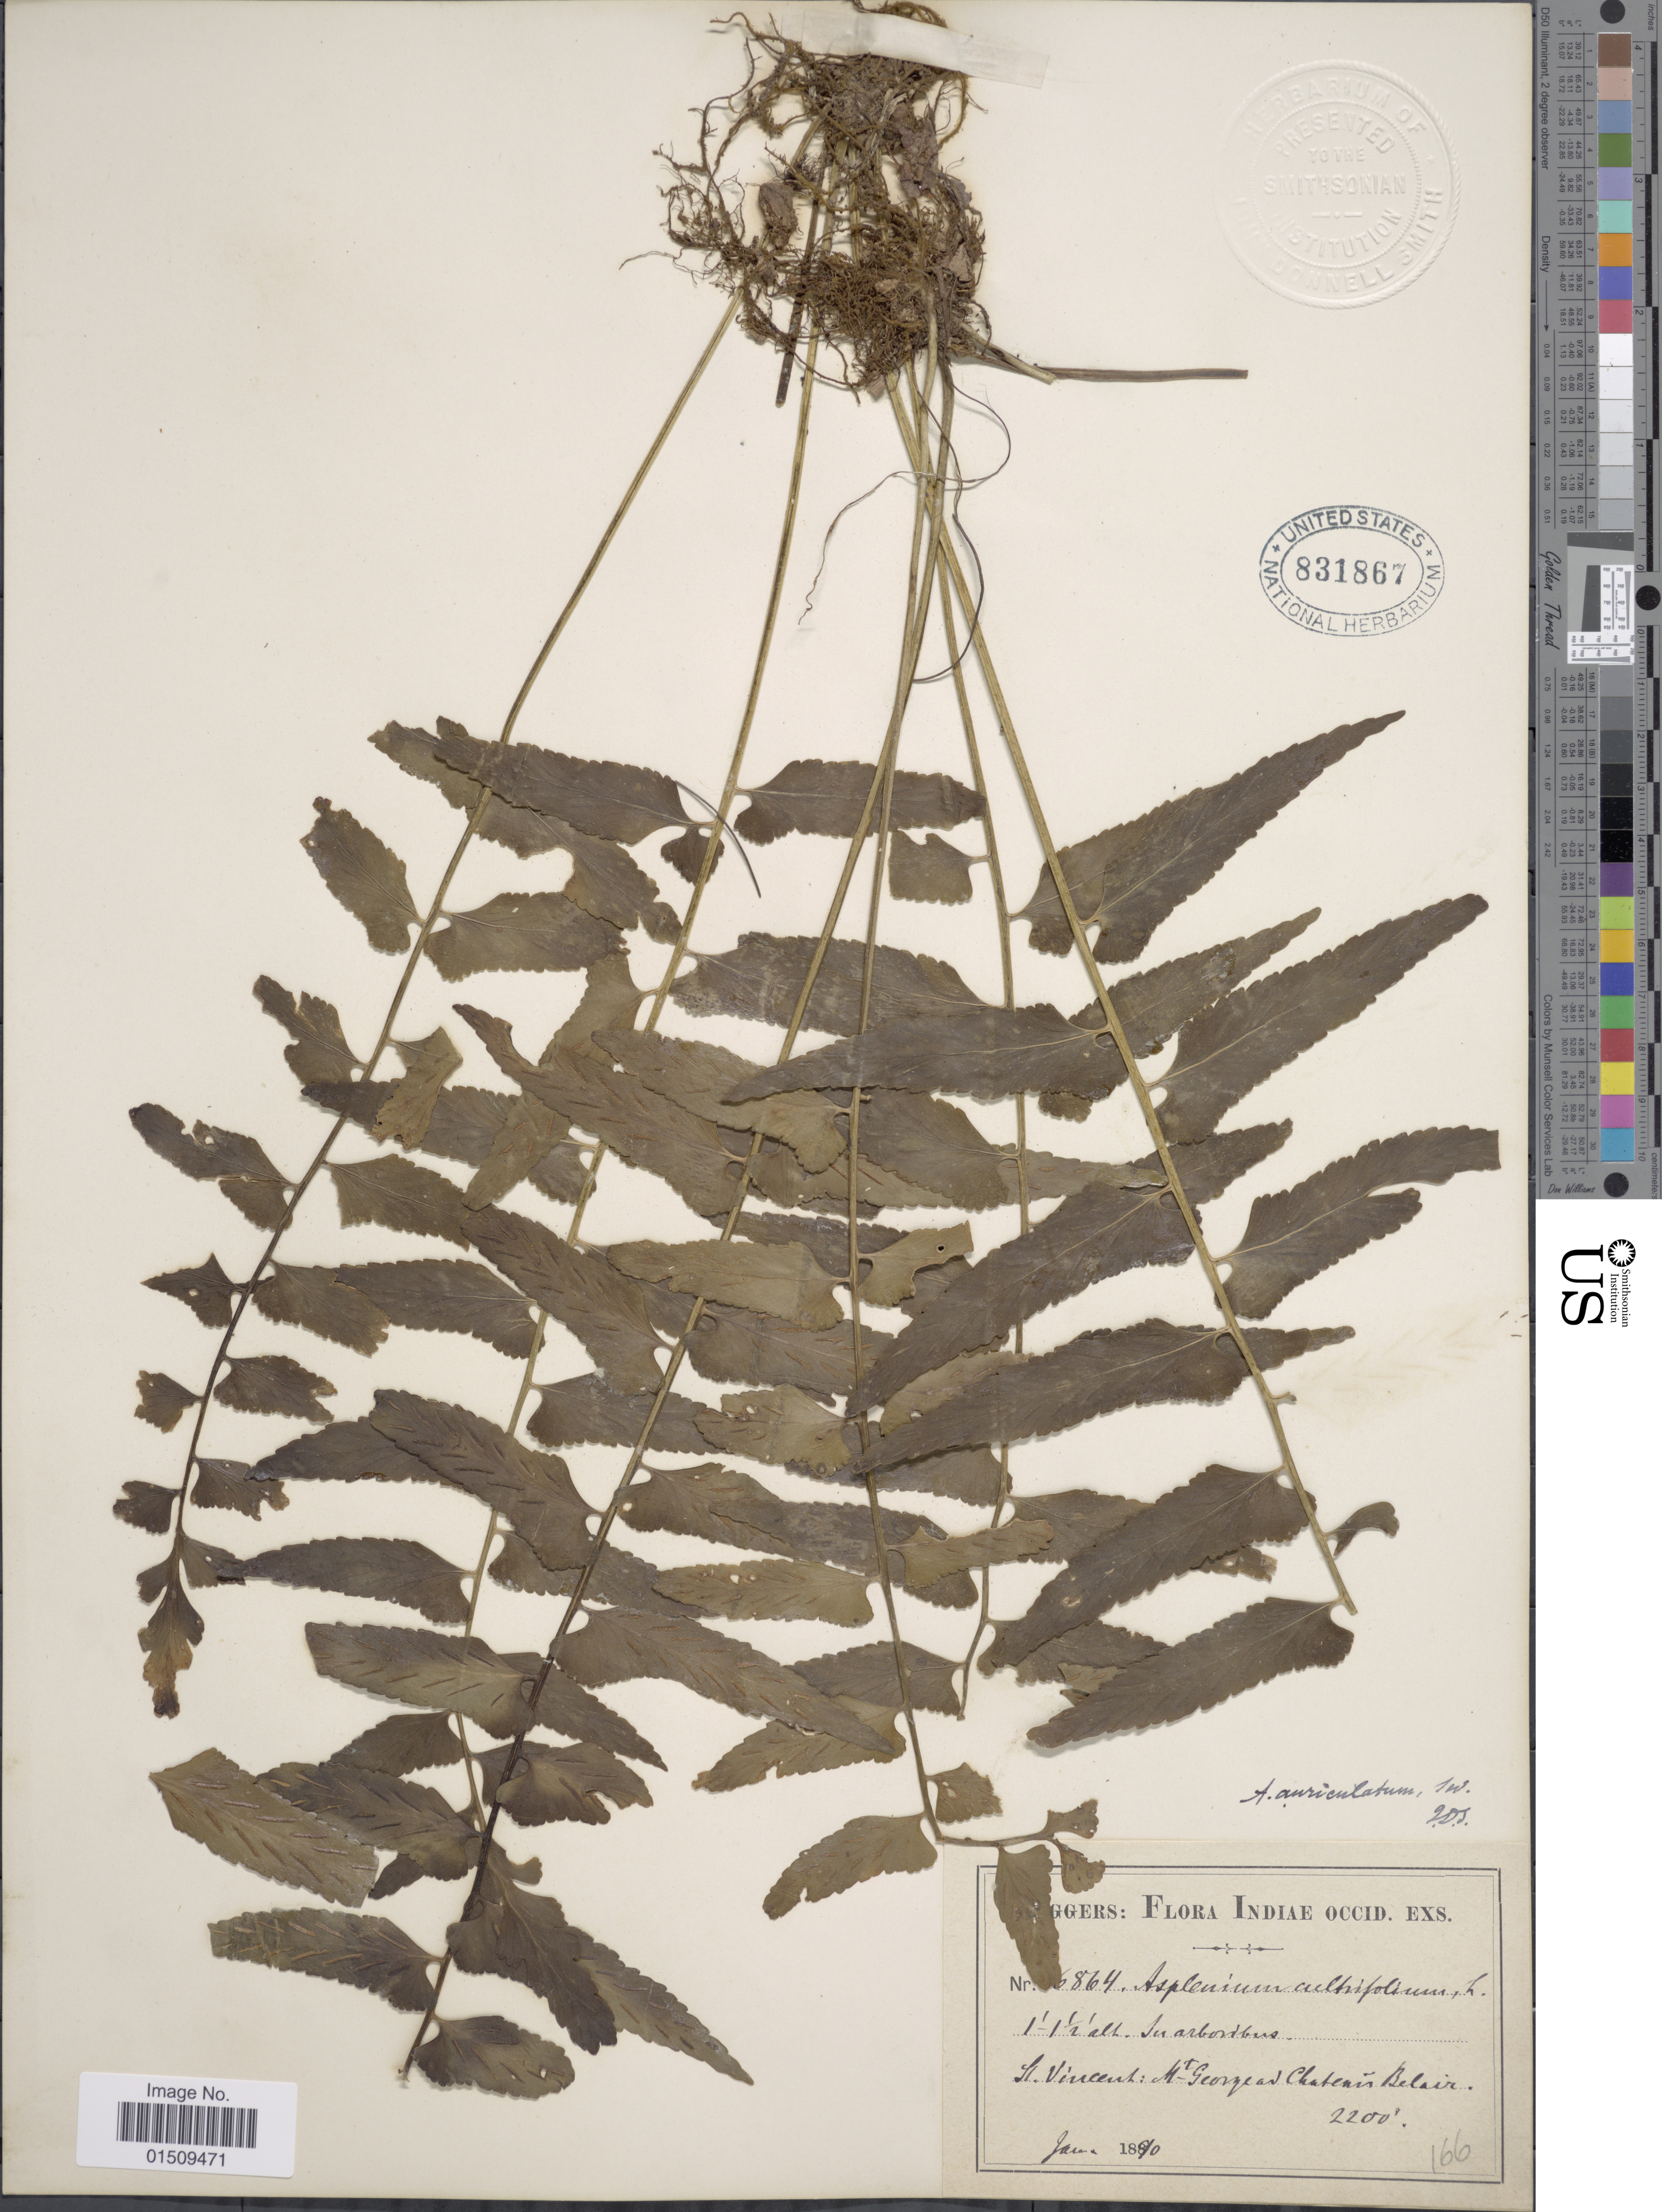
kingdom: Plantae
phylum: Tracheophyta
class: Polypodiopsida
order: Polypodiales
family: Aspleniaceae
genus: Asplenium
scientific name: Asplenium salicifolium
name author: L.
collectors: -. Eggers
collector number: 6864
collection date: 1890-01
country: St. Vincent - Grenadines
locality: St. Vincent: Mt. George ad Chateau Belair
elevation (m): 671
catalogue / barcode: US 831867